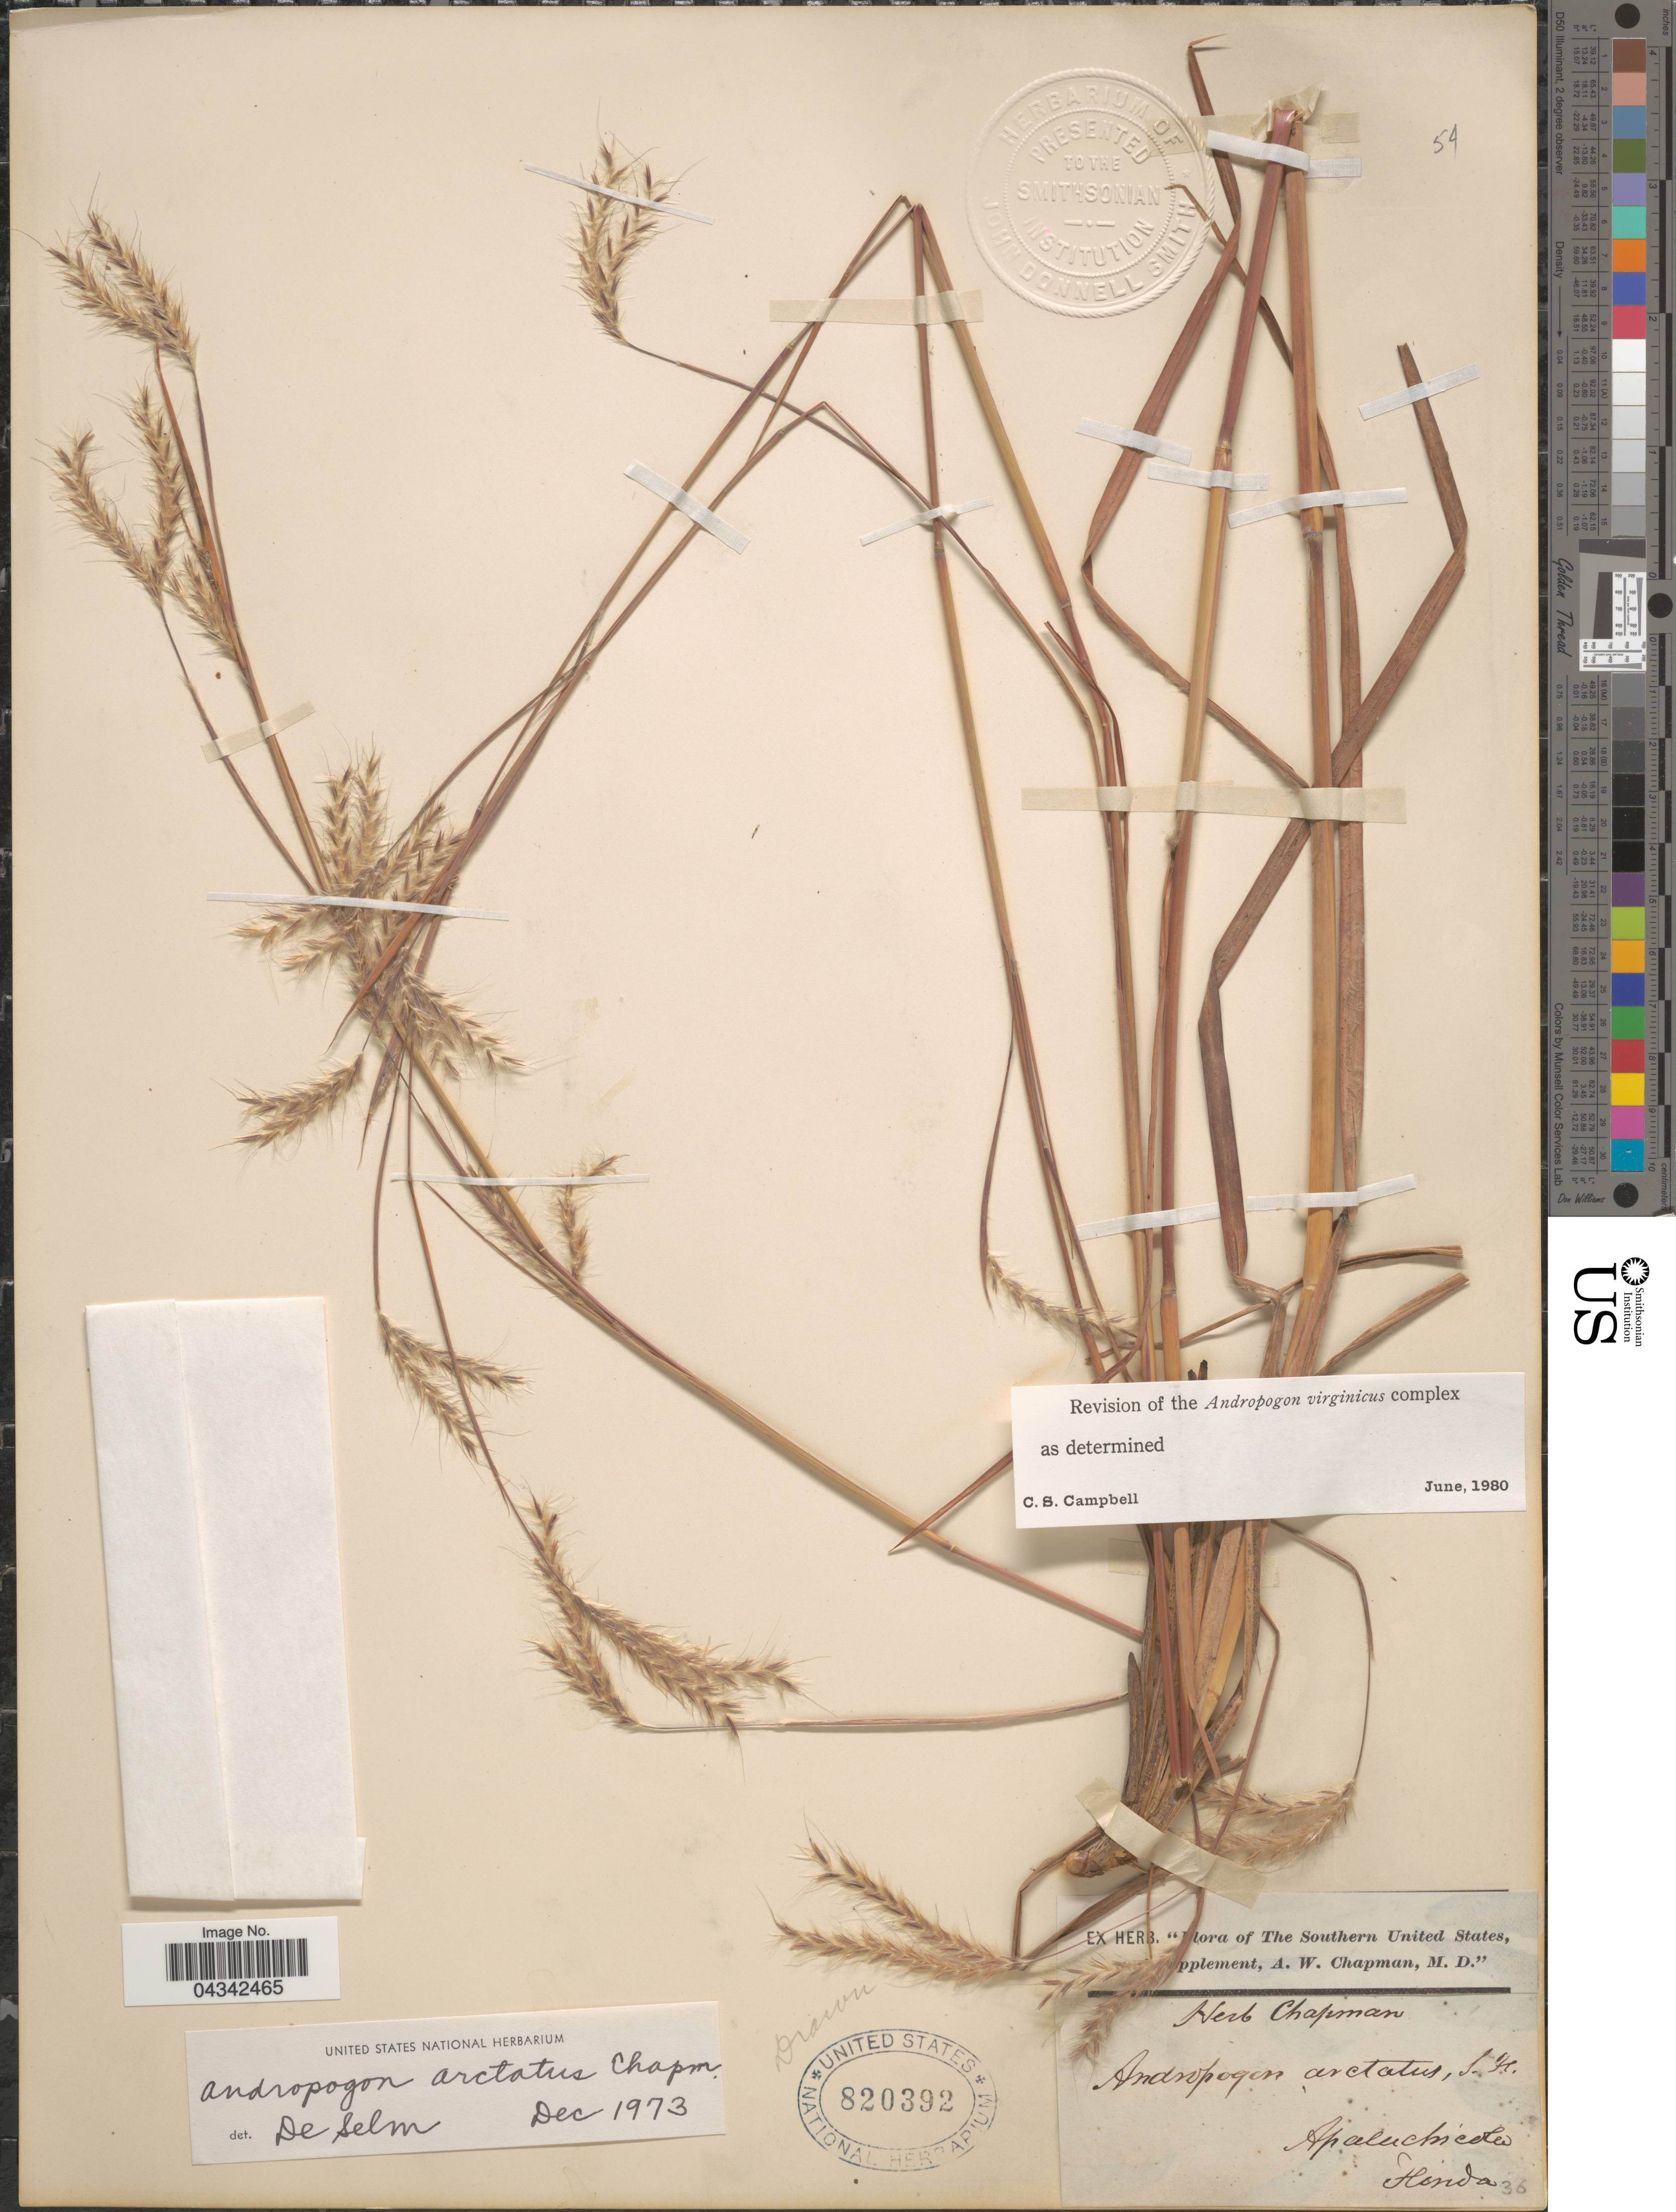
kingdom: Plantae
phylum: Tracheophyta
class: Liliopsida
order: Poales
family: Poaceae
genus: Andropogon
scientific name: Andropogon arctatus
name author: Chapm.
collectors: ex herb. A.W. Chapman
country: United States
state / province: Florida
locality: Southern United States. Apalachicola.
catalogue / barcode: US 820392